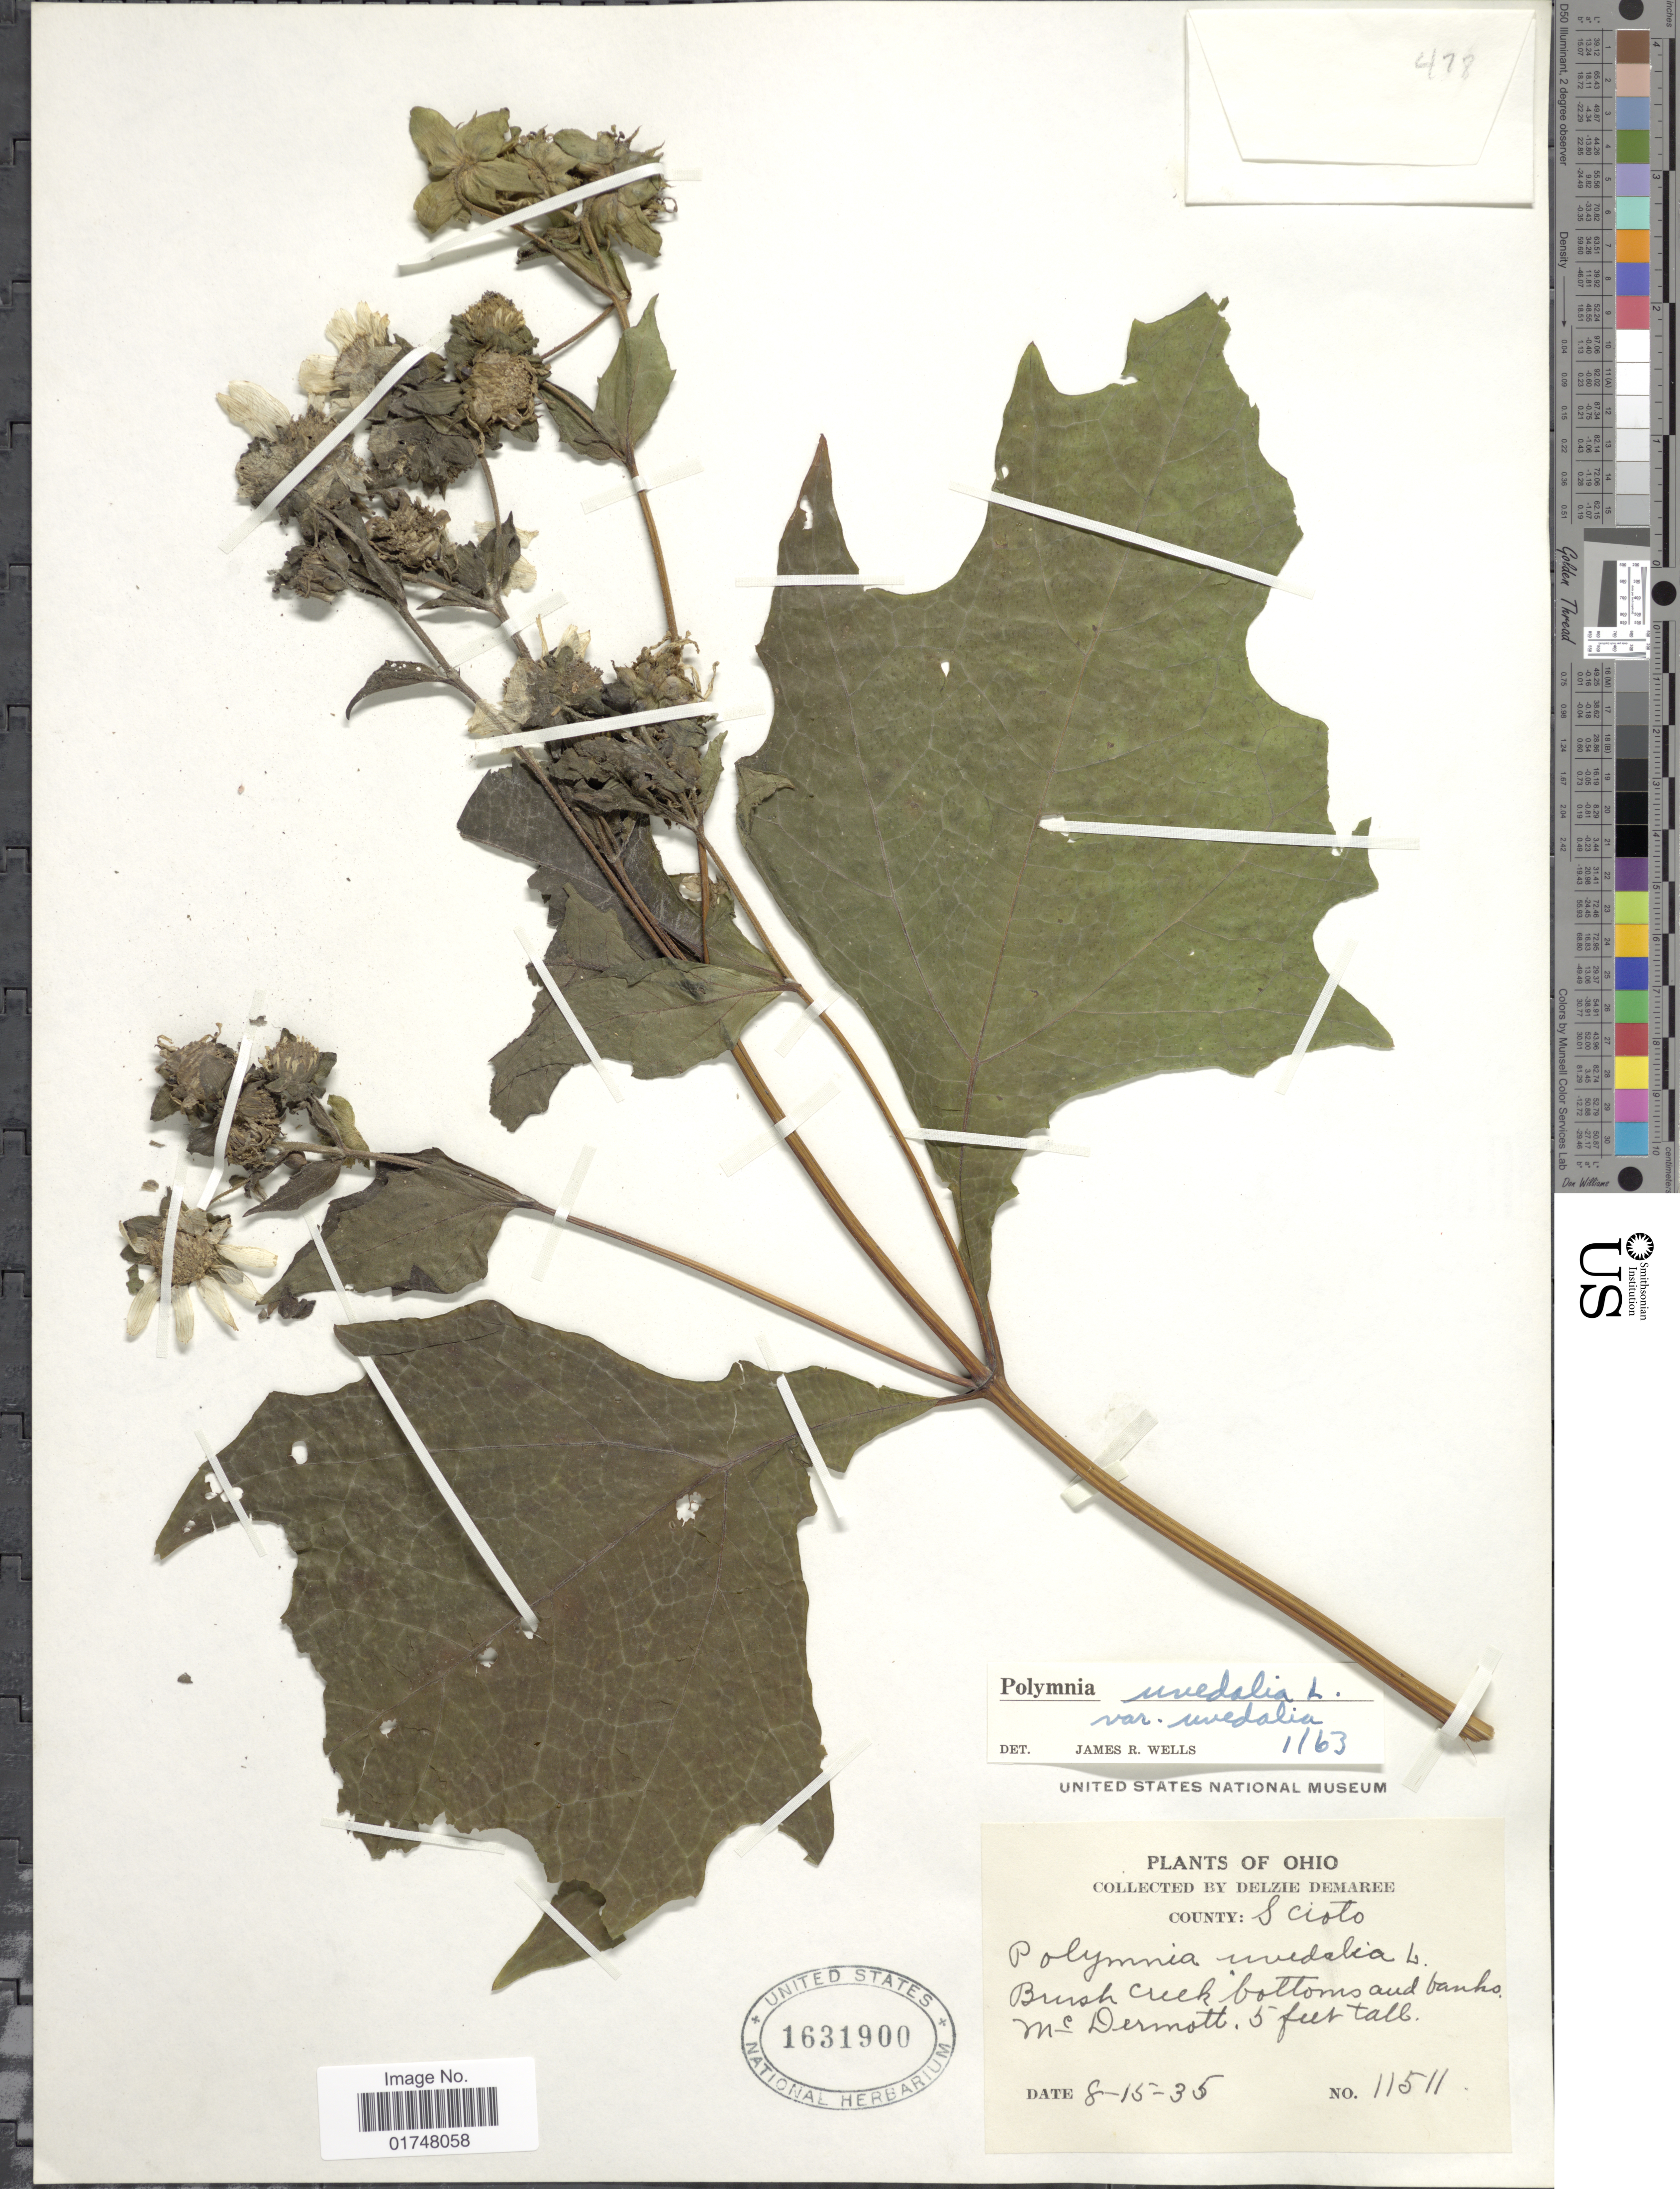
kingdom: Plantae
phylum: Tracheophyta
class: Magnoliopsida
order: Asterales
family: Asteraceae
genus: Smallanthus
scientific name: Smallanthus uvedalia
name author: (L.) Mack. ex Mack.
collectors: D. Demaree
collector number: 11511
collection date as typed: Transcribed d/m/y: 15/8/35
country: United States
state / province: Ohio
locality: Scioto County: Brush Creek bottoms and banks, McDermott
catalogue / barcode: US 1631900